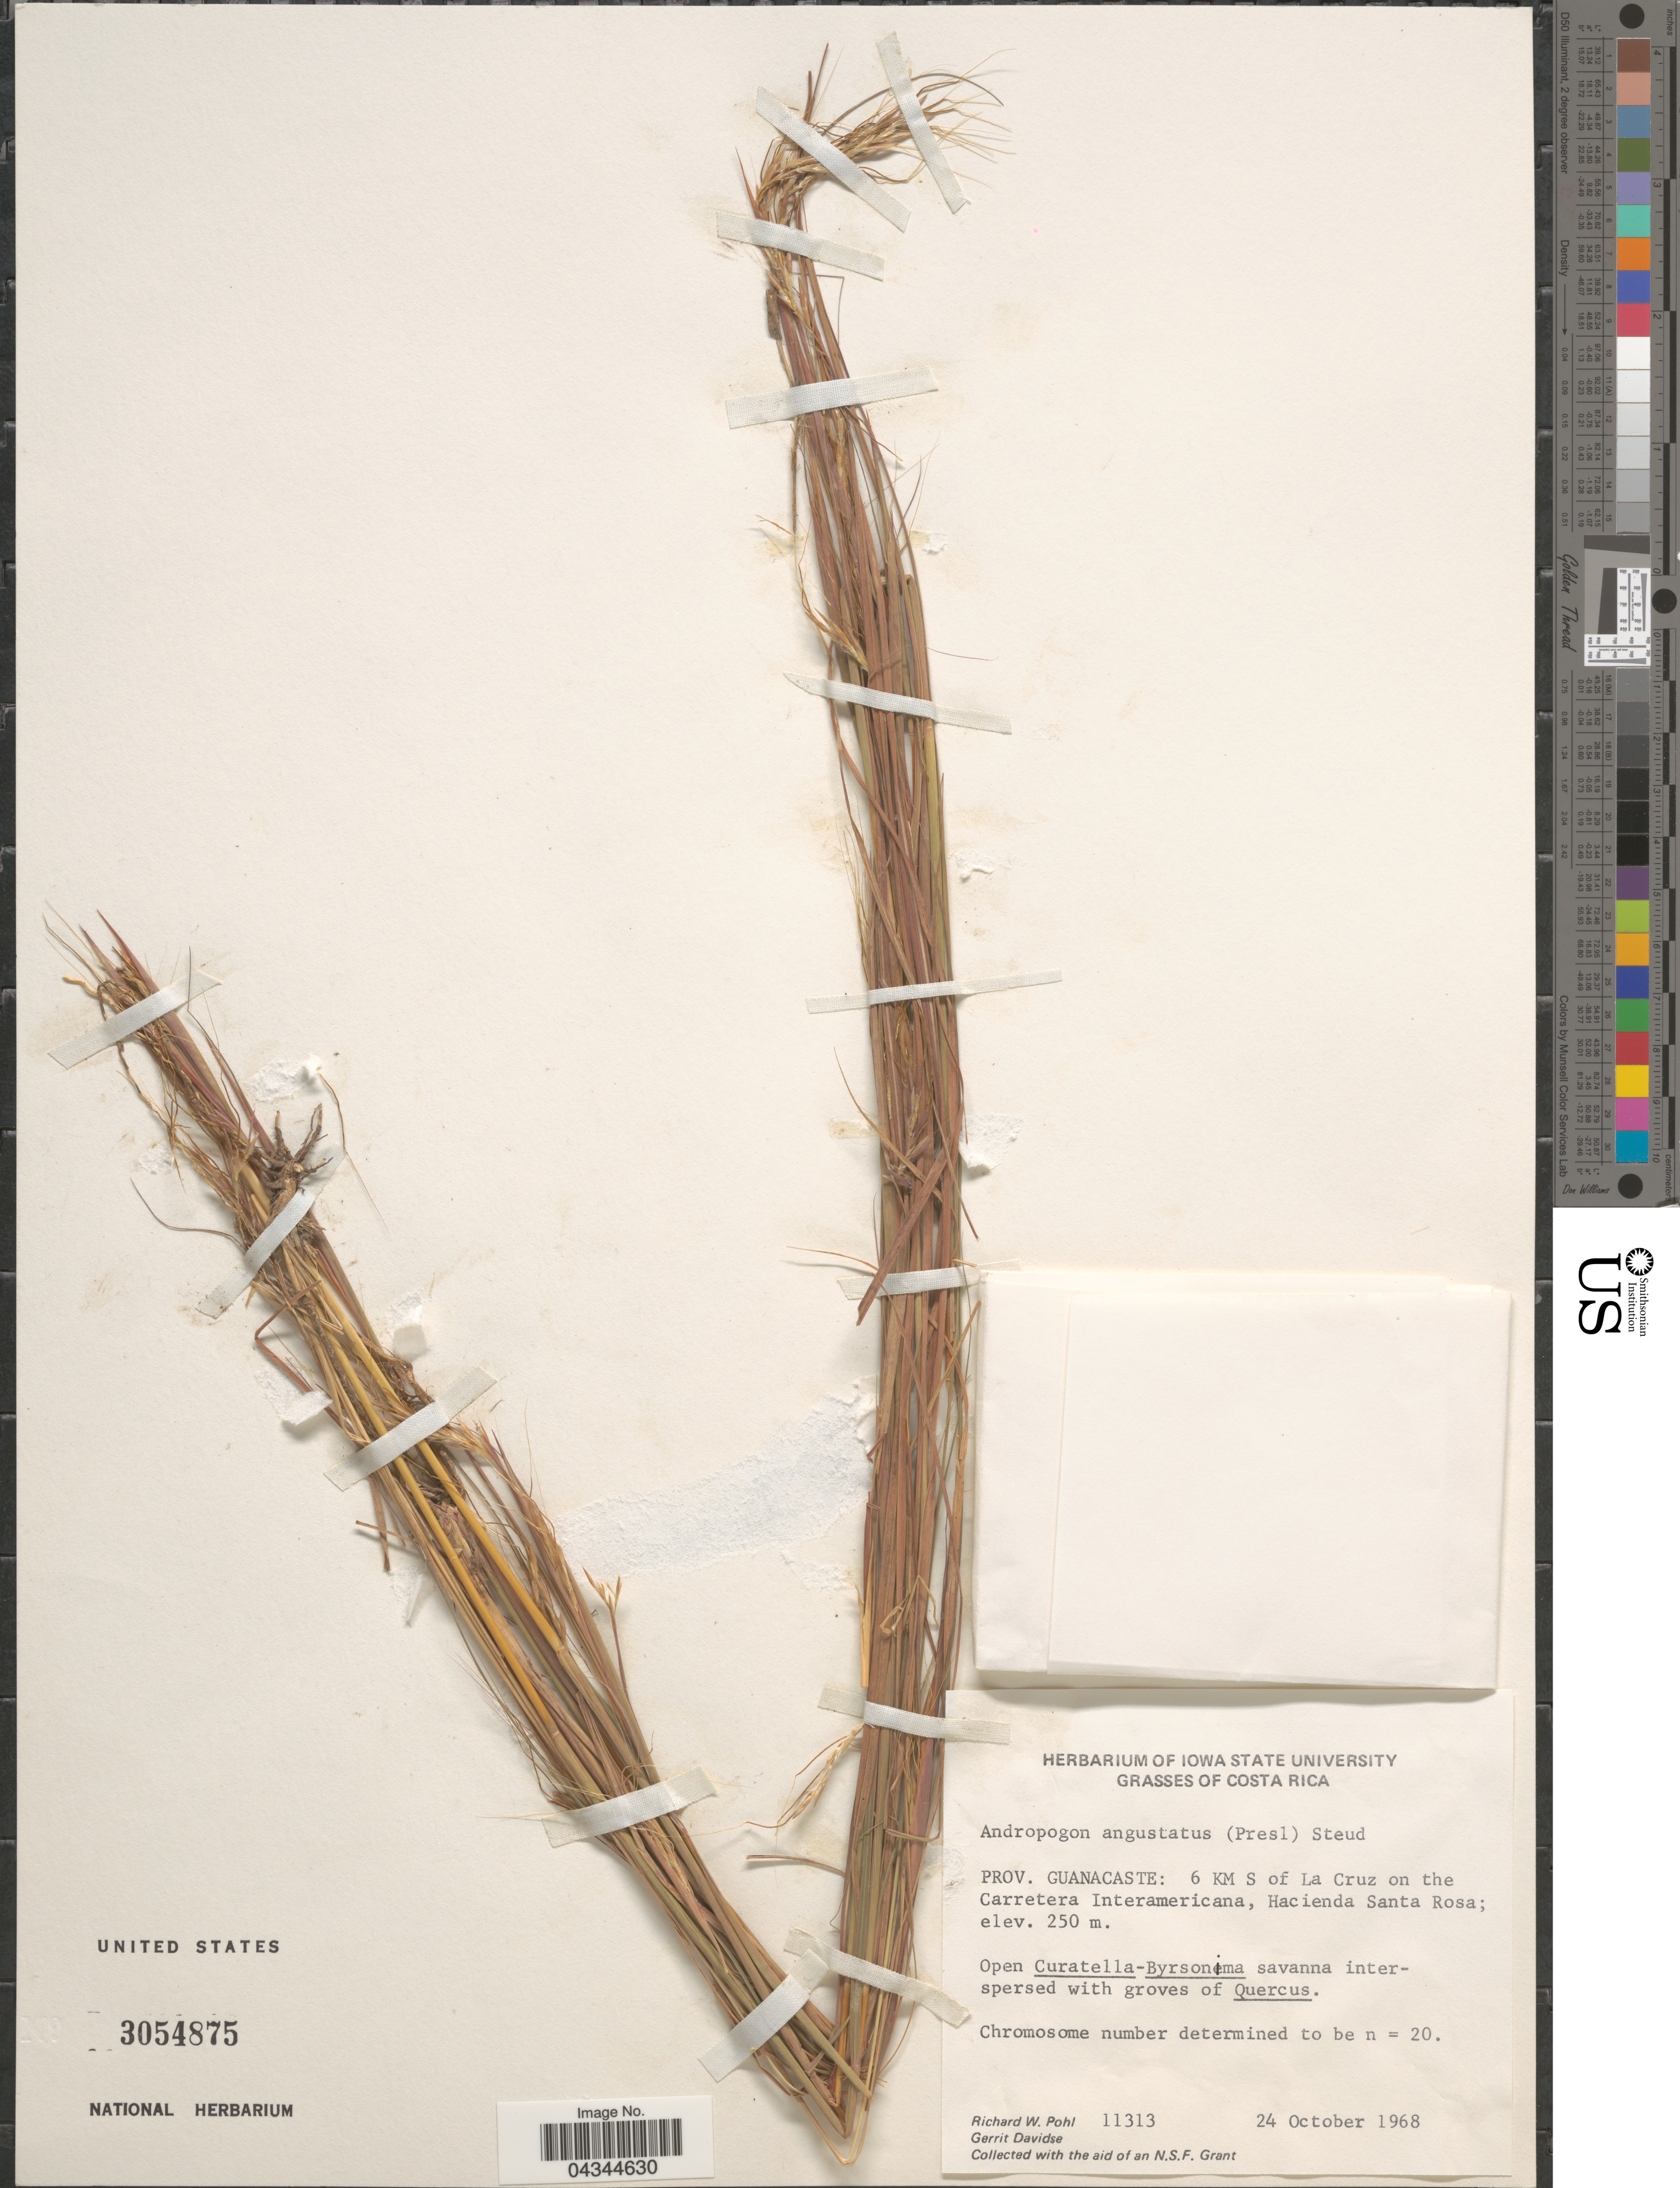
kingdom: Plantae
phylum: Tracheophyta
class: Liliopsida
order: Poales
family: Poaceae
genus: Andropogon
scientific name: Andropogon angustatus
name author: (J. Presl) Steud.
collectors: R. W. Pohl & G. Davidse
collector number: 11313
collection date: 1968-10-24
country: Costa Rica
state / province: Guanacaste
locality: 6 KM S of La Cruz on the Carretera Interamericana, Hacienda Santa Rosa.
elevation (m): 250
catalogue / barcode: US 3054875